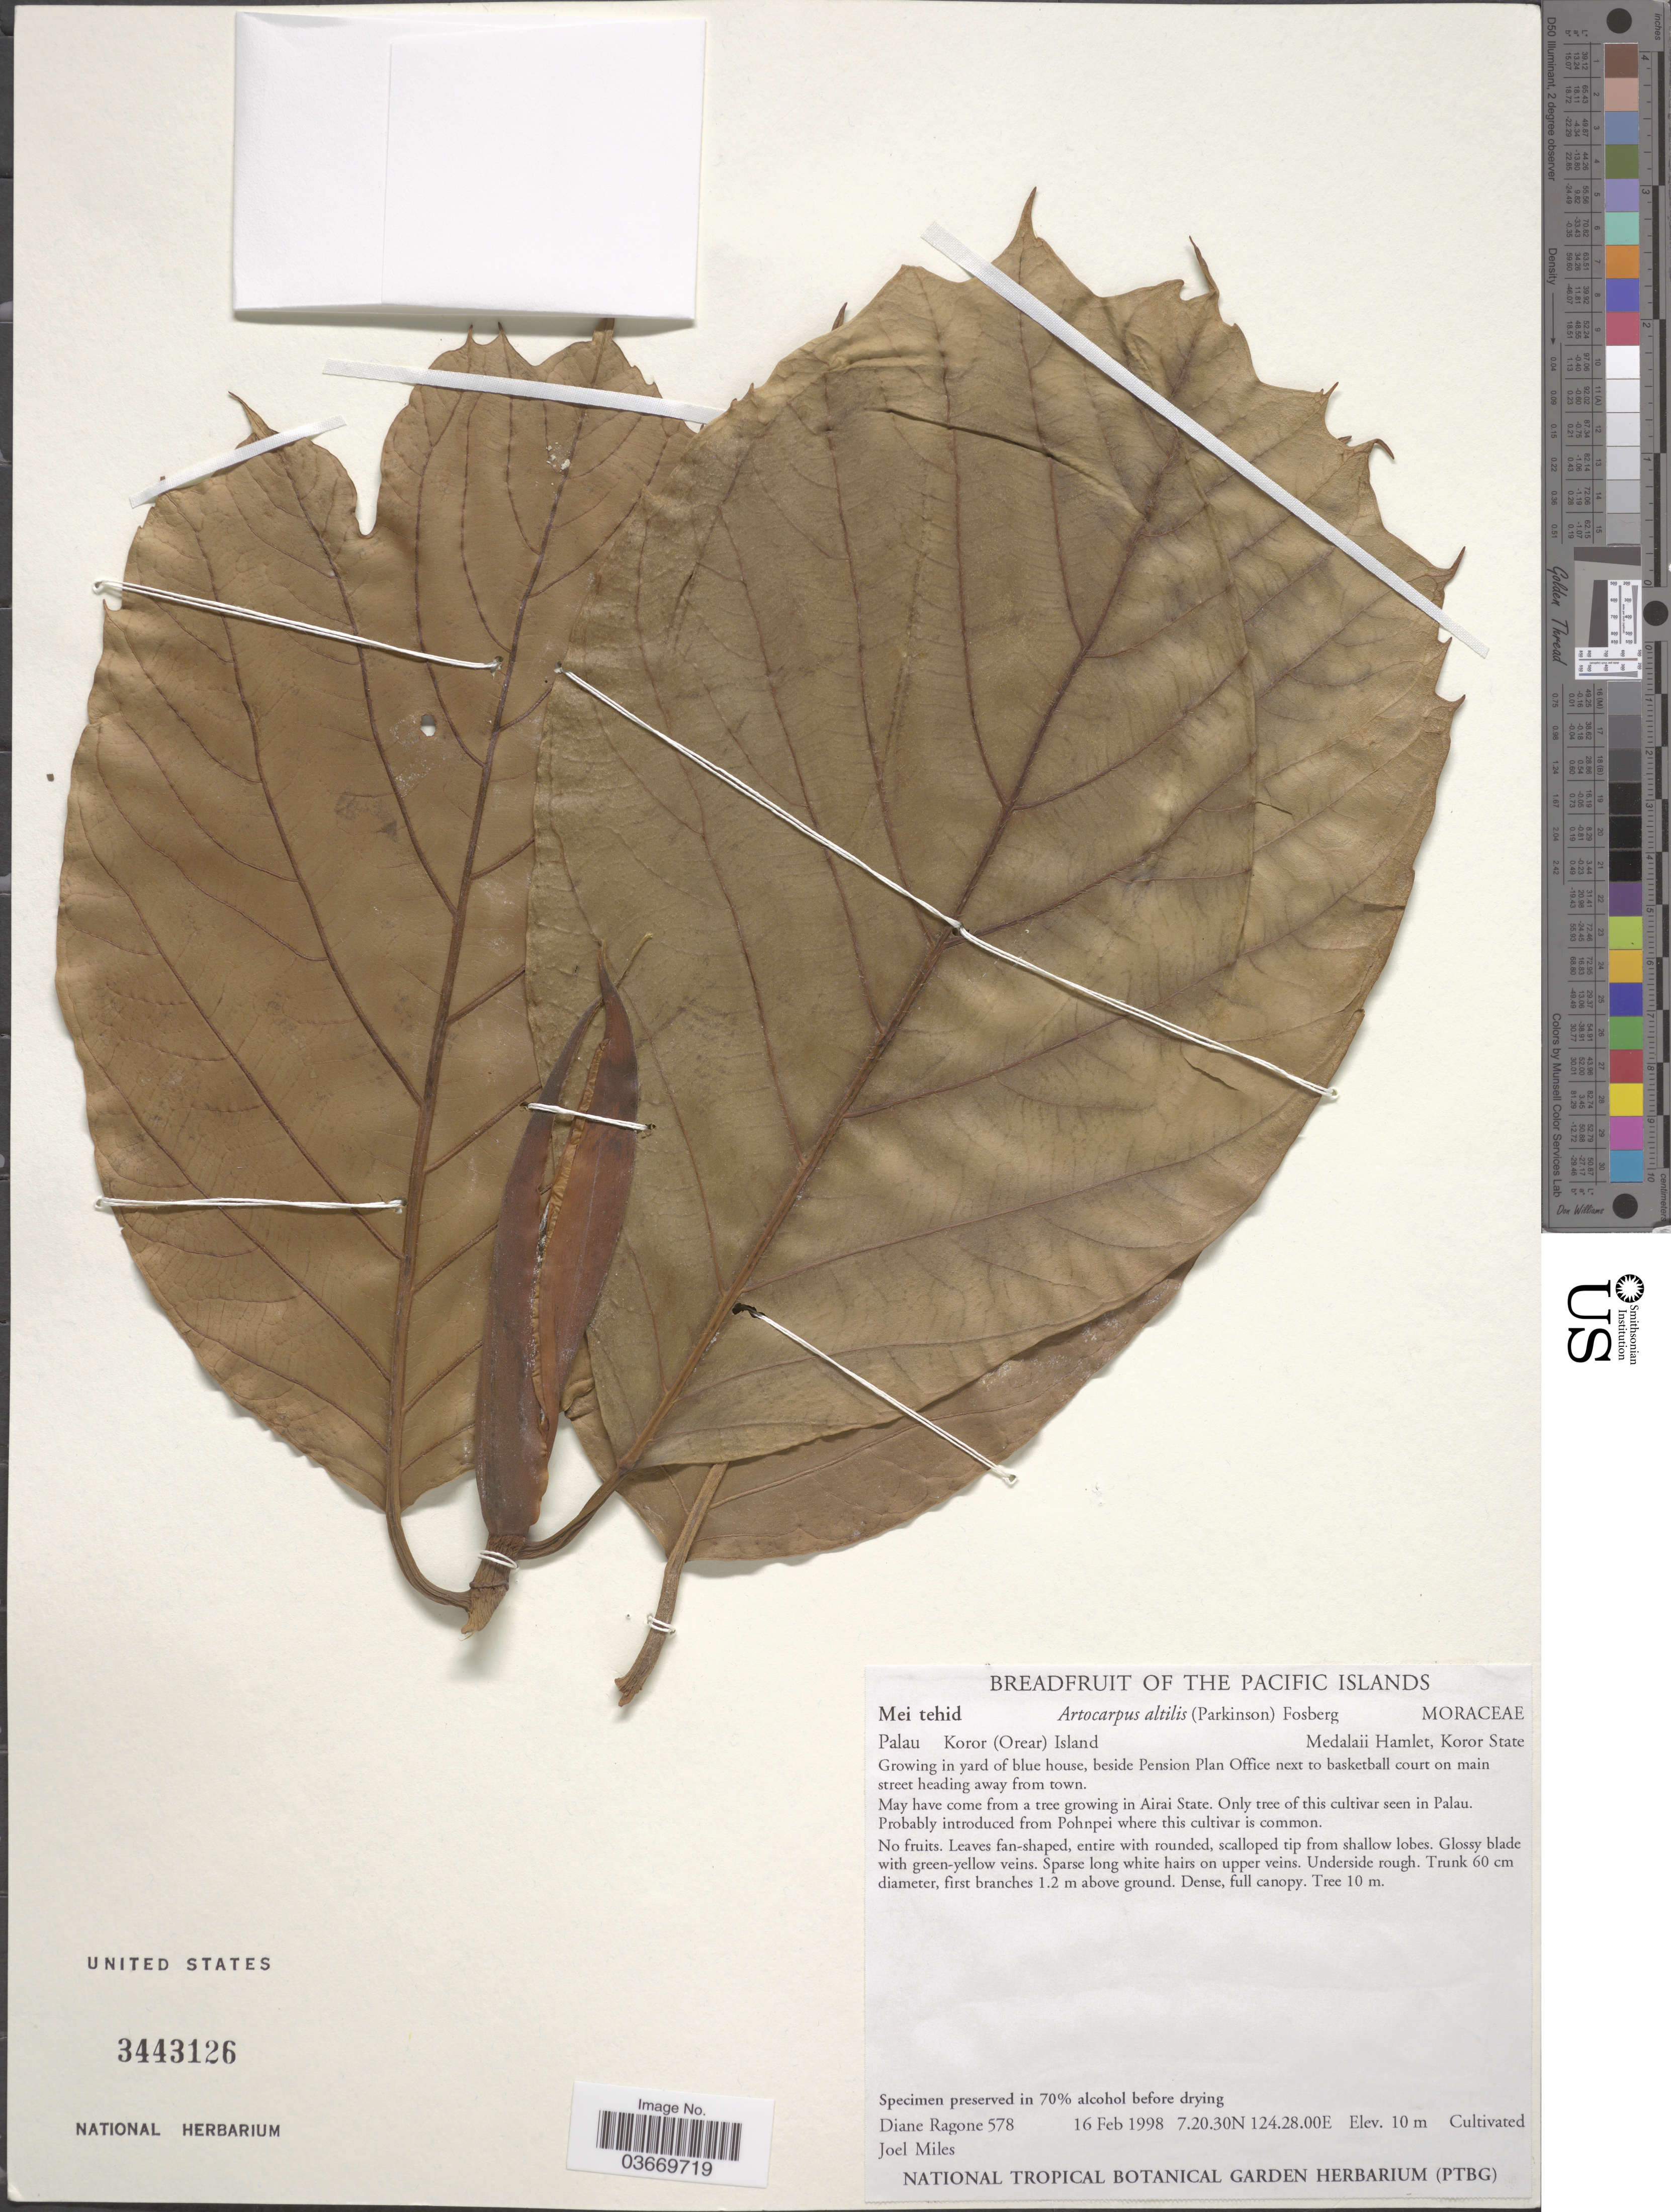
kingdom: Plantae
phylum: Tracheophyta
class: Magnoliopsida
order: Rosales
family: Moraceae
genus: Artocarpus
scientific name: Artocarpus altilis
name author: (Parkinson) Fosberg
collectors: D. Ragone & J. Miles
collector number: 578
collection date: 1998-02-16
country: Palau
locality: Palau Koror (Orear) Island. Medalaii Hamlet, Koror State. Growing in yard of blue house, beside Pension Plan Office next to basketball court on main street heading away from town.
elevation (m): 10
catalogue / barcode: US 3443126